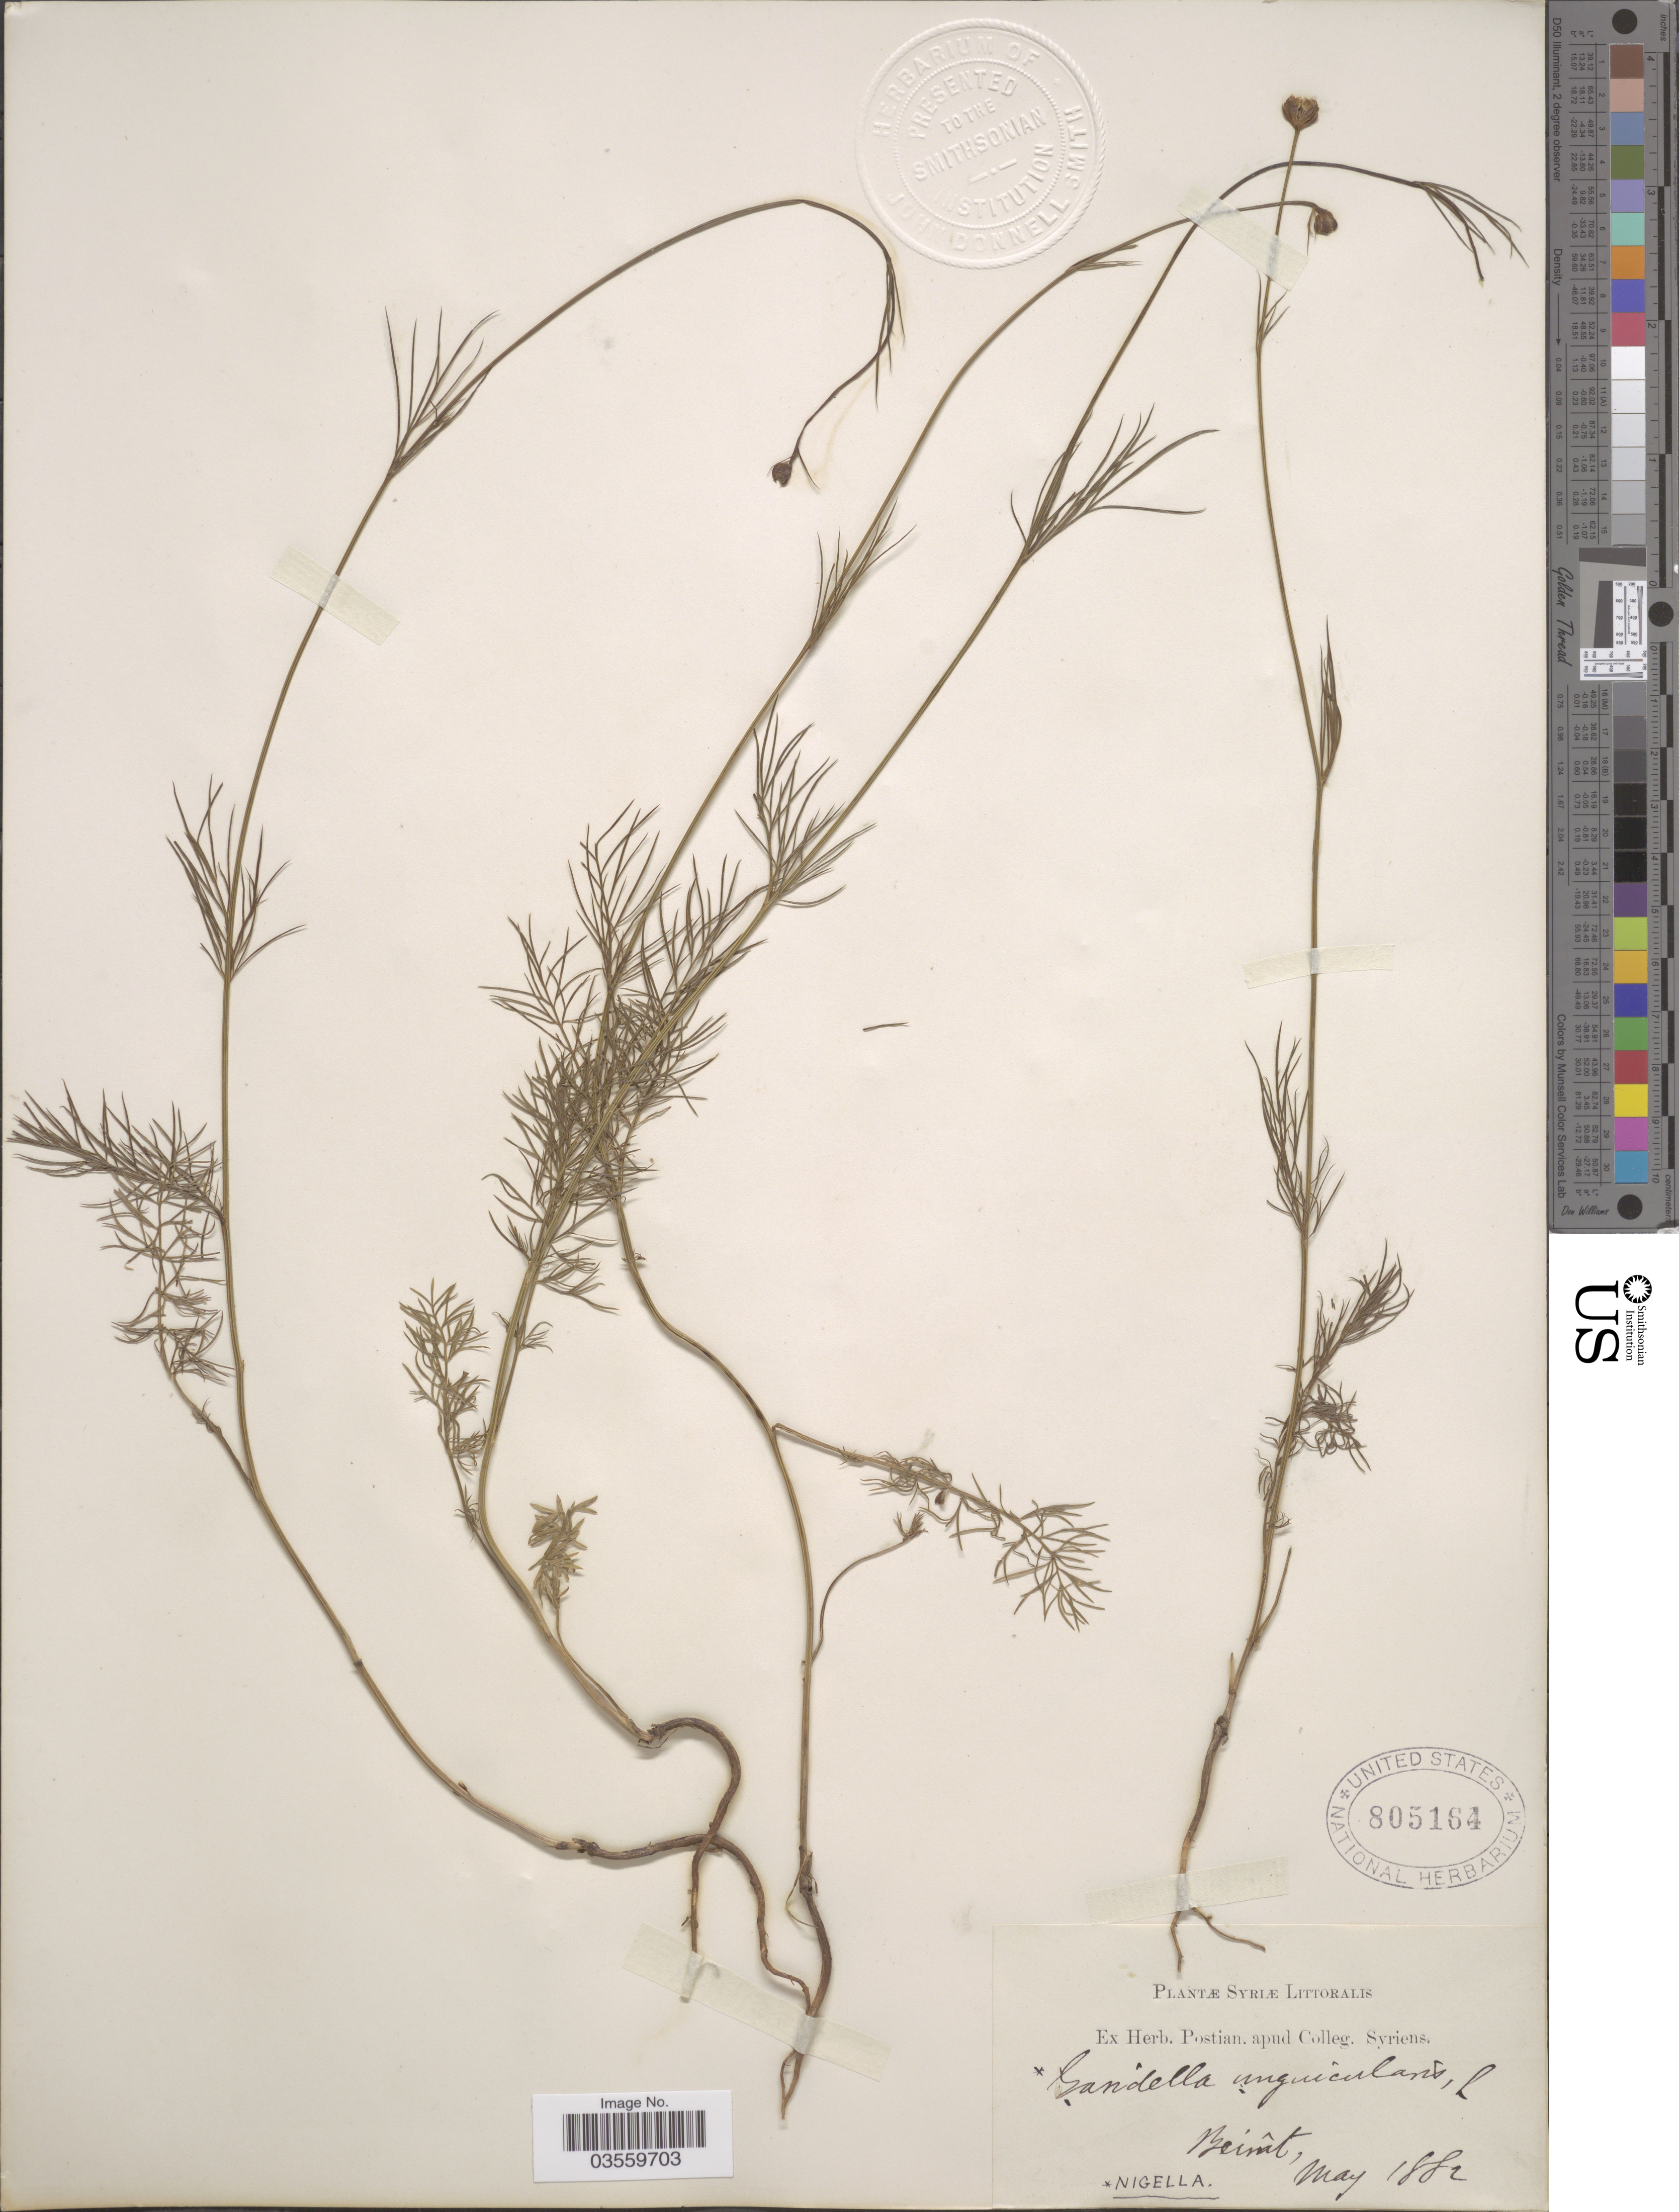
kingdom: Plantae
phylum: Tracheophyta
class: Magnoliopsida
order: Ranunculales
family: Ranunculaceae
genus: Nigella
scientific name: Nigella unguicularis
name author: Spenn.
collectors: ex herb. Postian. apud Colleg. Syriens. Protest. USE "Fannie P. A. Shepard" (10308853) AS PRIMARY COLLECTOR INSTEAD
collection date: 1882-05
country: Lebanon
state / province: Beyrouth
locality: Syriæ Littoralis. Beirût.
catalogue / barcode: US 805164